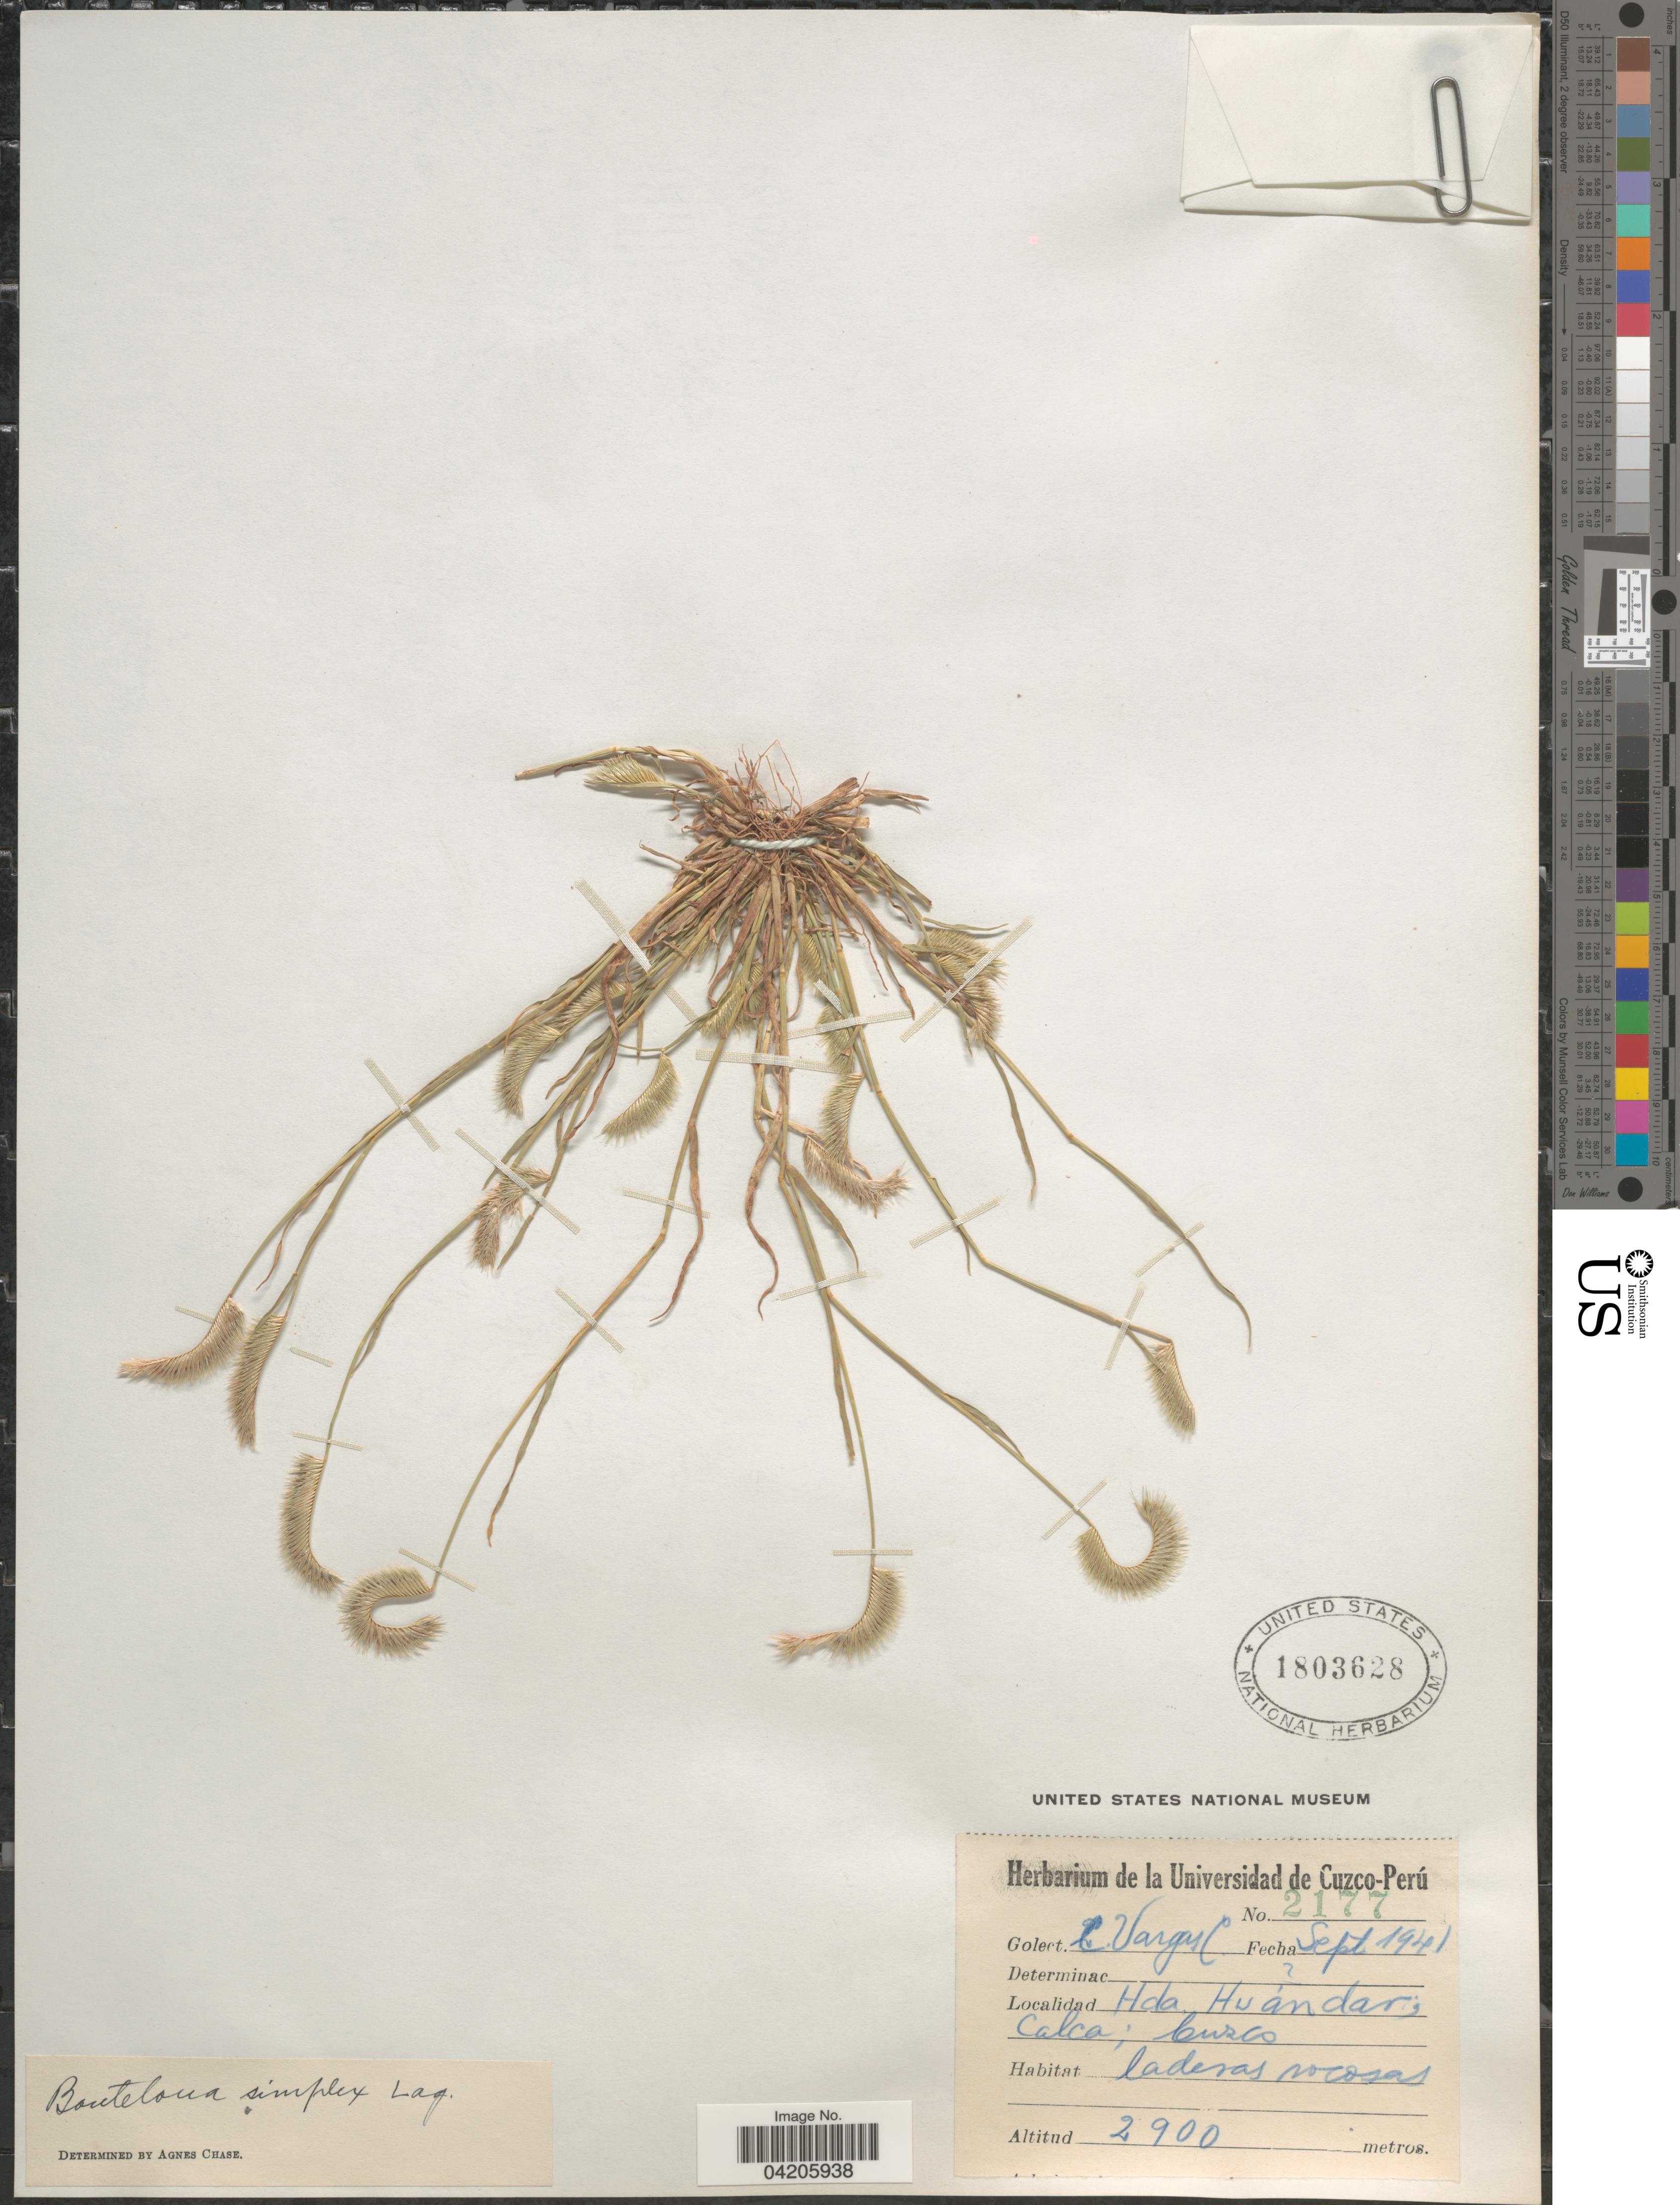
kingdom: Plantae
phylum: Tracheophyta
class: Liliopsida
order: Poales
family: Poaceae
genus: Bouteloua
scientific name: Bouteloua simplex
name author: Lag.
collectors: C. Vargas Calderón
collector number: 2177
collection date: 1941-09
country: Peru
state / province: Cusco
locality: Hda., Huándar, Calca; Cuzco.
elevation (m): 2900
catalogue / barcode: US 1803628